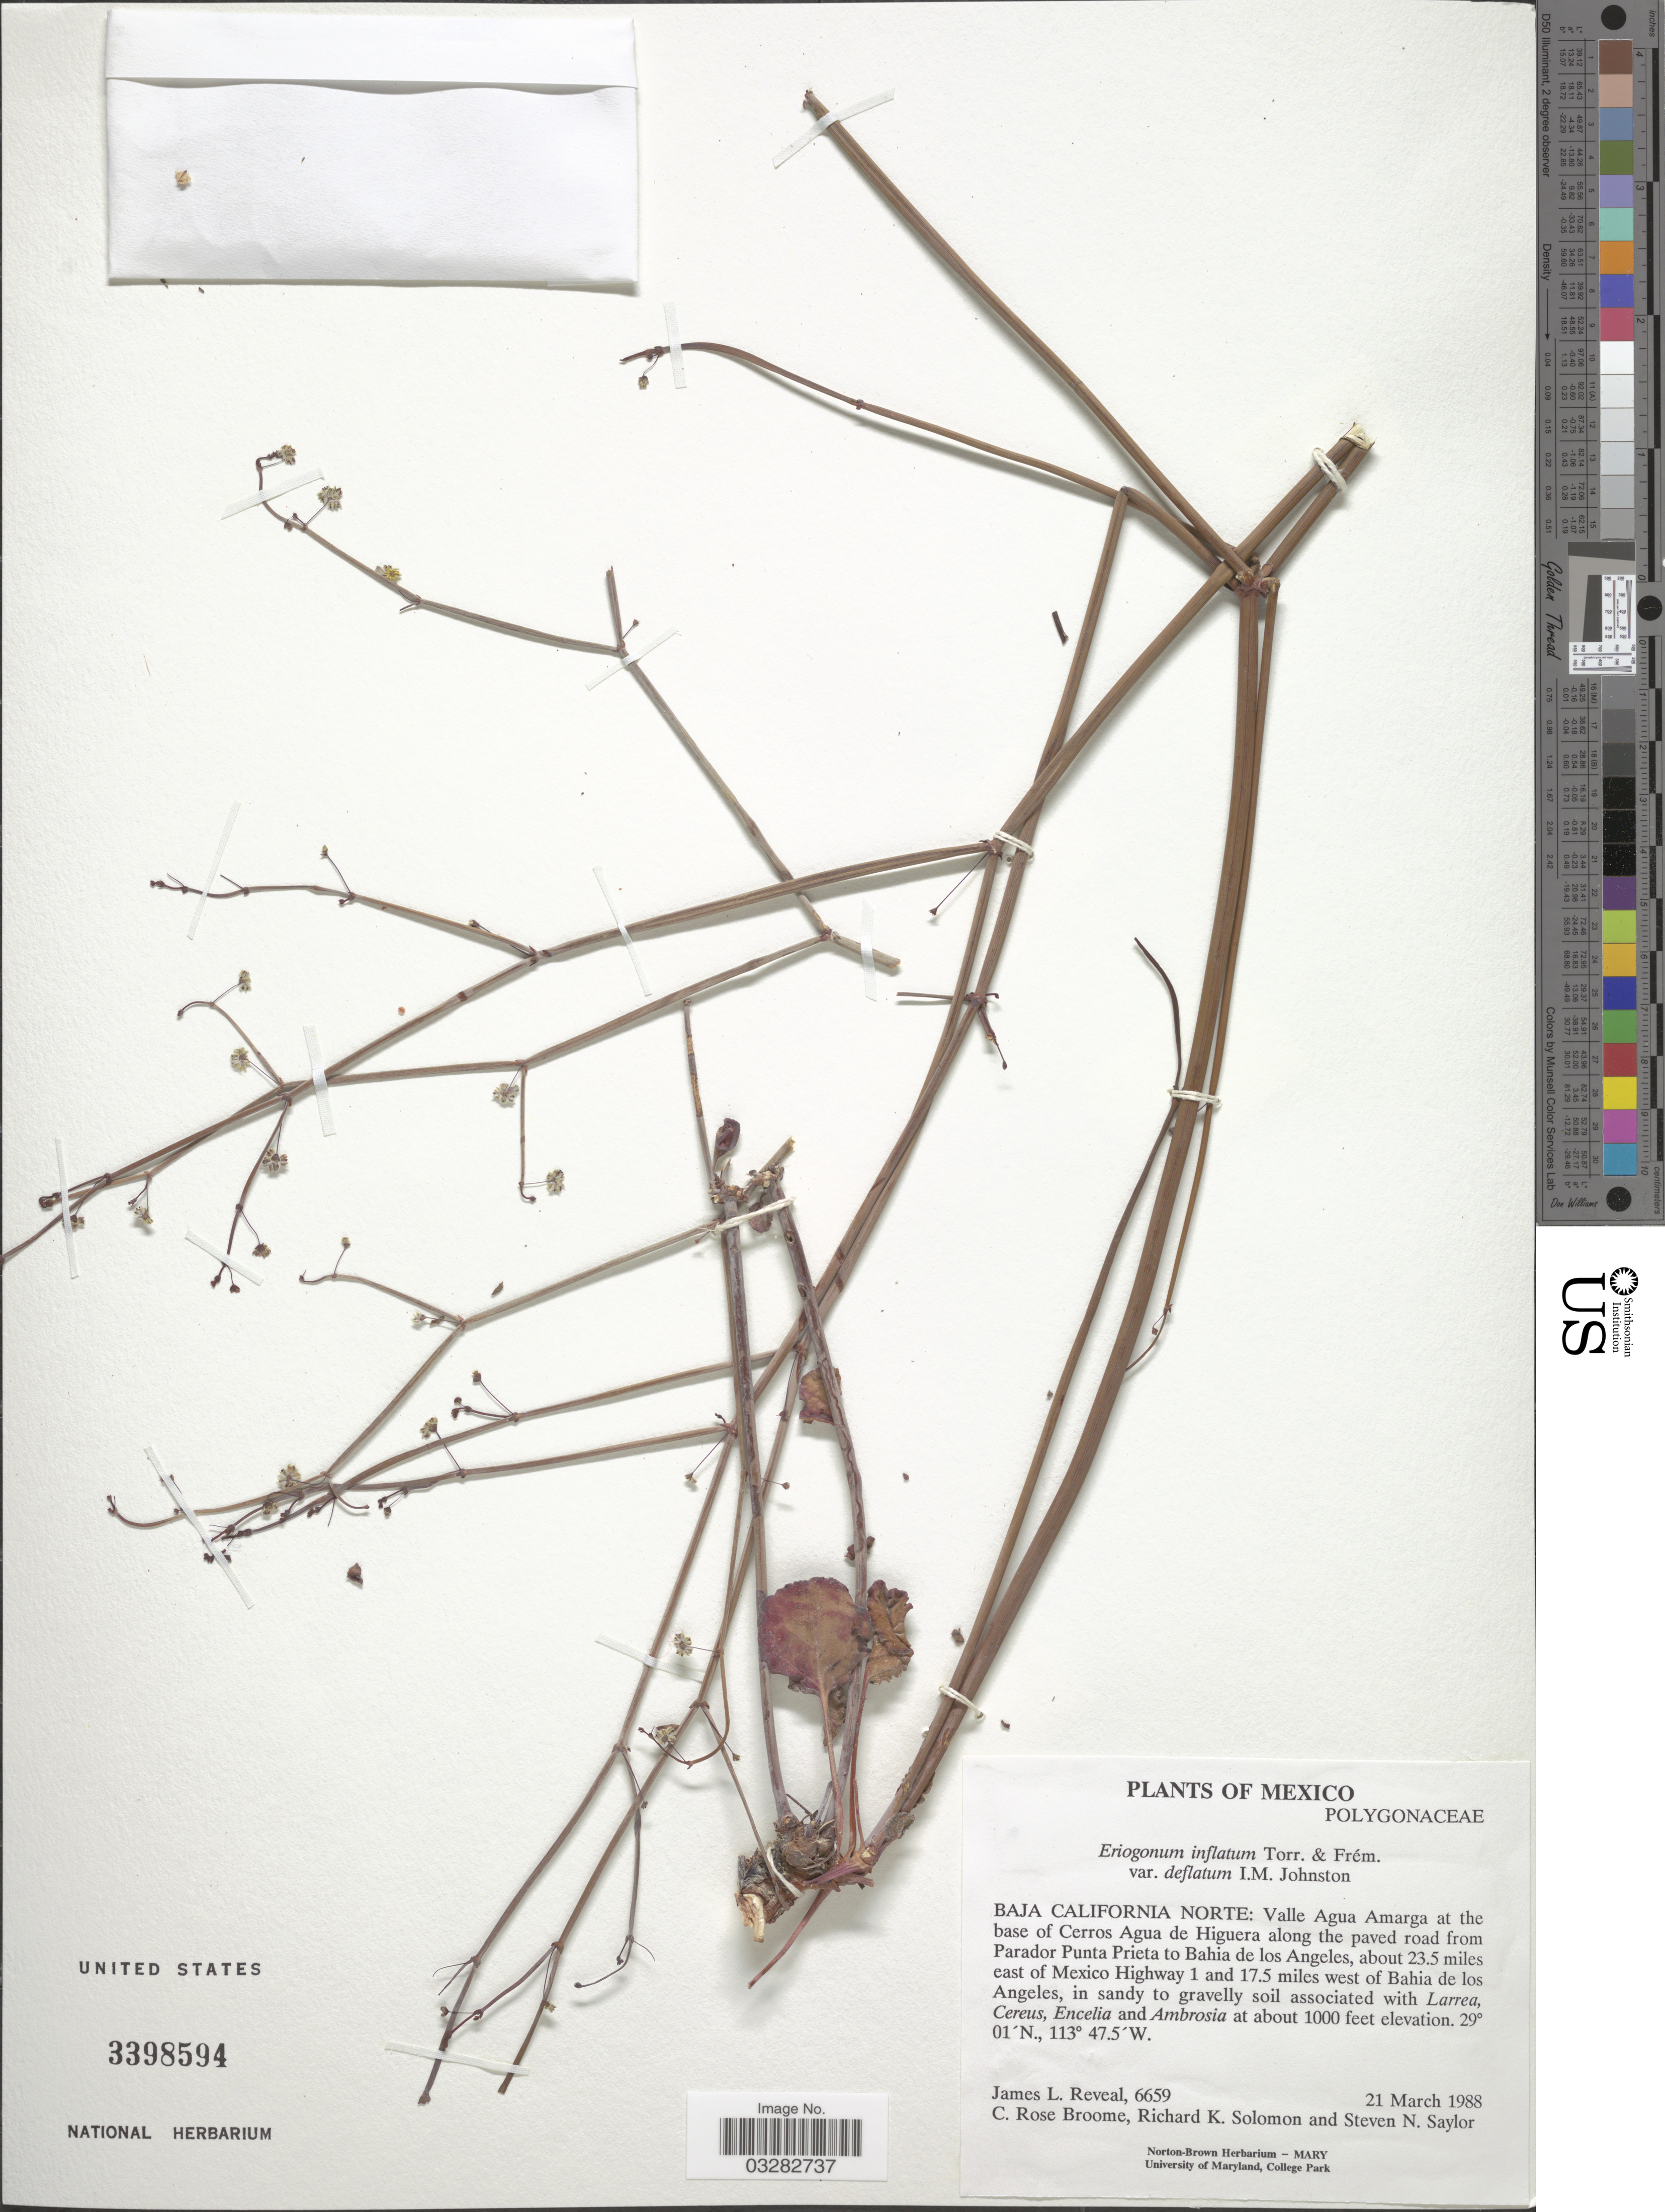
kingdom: Plantae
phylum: Tracheophyta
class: Magnoliopsida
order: Caryophyllales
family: Polygonaceae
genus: Eriogonum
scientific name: Eriogonum inflatum var. deflatum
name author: I.M. Johnst.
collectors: J. L. Reveal, C. R. Broome, R. Solomon & S. Saylor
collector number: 6659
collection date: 1988-03-21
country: Mexico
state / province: Baja California Norte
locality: Valle Agua Amarga at the base of Cerros Agua de Higuera along the paved road from Parador Punta Prieta to Bahia de los Angeles, about 23.5 miles east of Mexico Highway 1 and 17.5 miles west of Bahia de los Angeles.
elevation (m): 305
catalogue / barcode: US 3398594